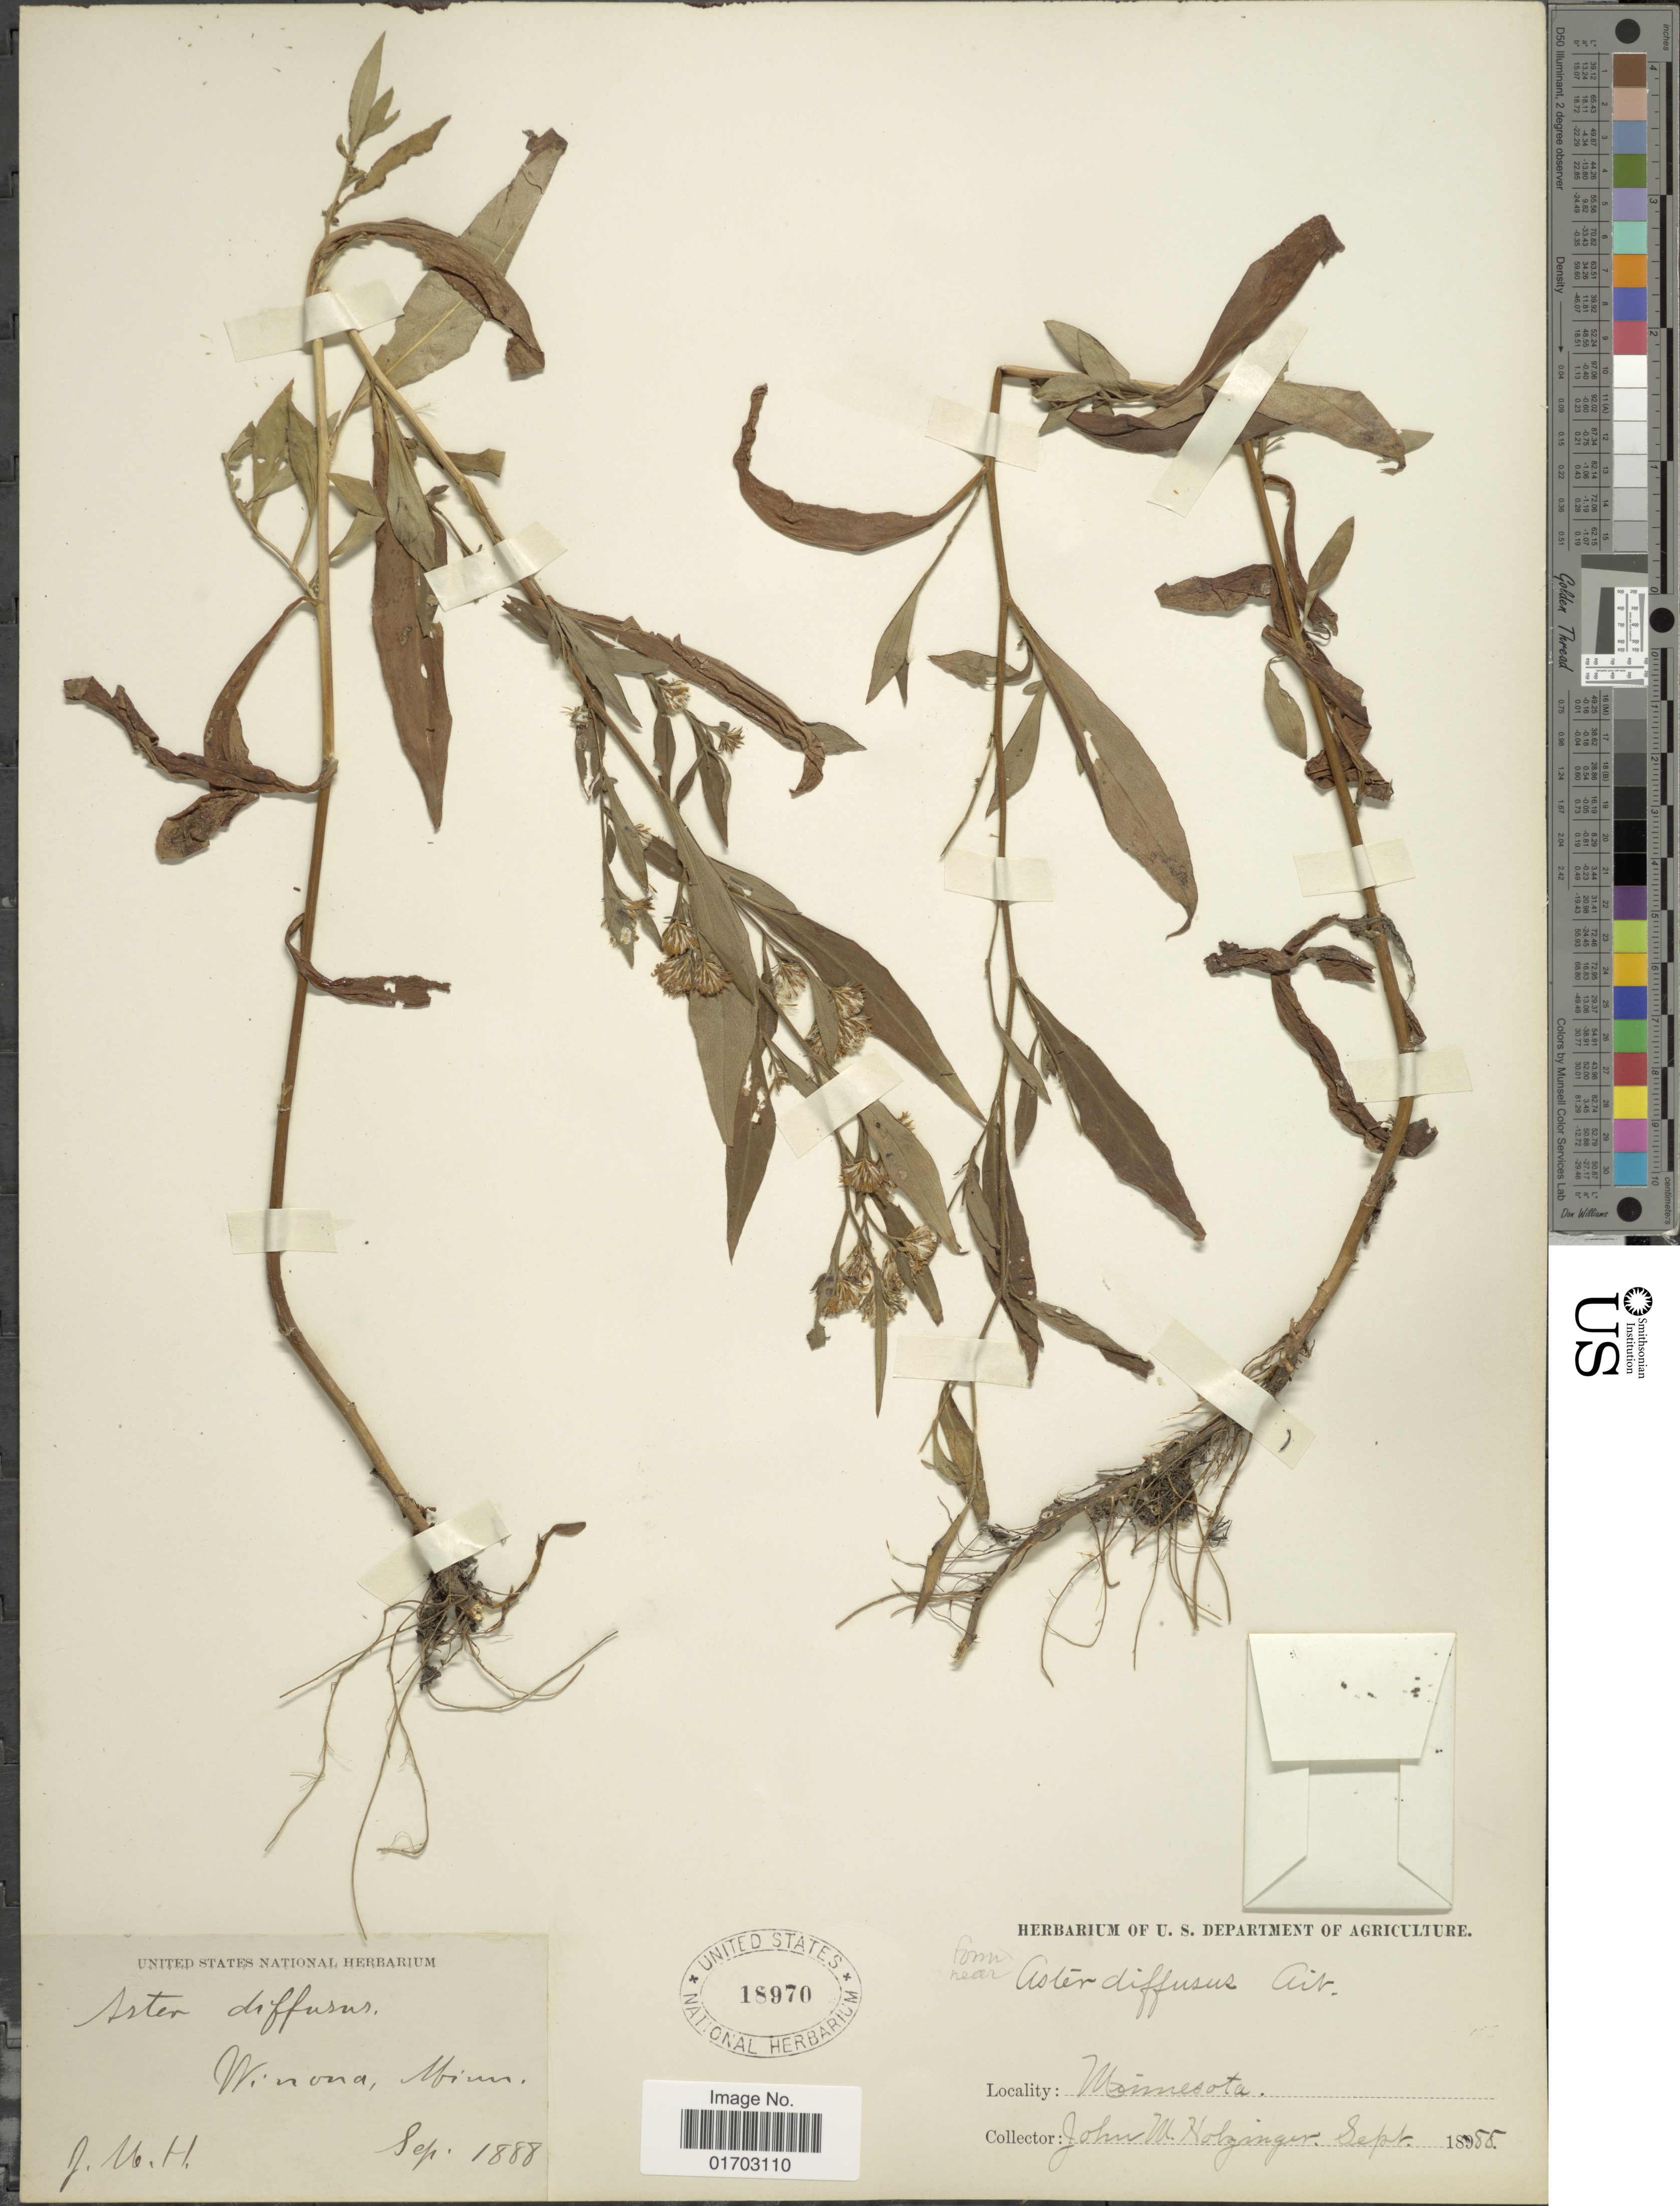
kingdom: Plantae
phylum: Tracheophyta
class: Magnoliopsida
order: Asterales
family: Asteraceae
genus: Symphyotrichum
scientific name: Symphyotrichum simplex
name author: (Willd.) Á. Löve & D. Löve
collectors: J. M. Holzinger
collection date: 1888-09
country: United States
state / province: Minnesota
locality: Winona.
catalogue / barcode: US 18970